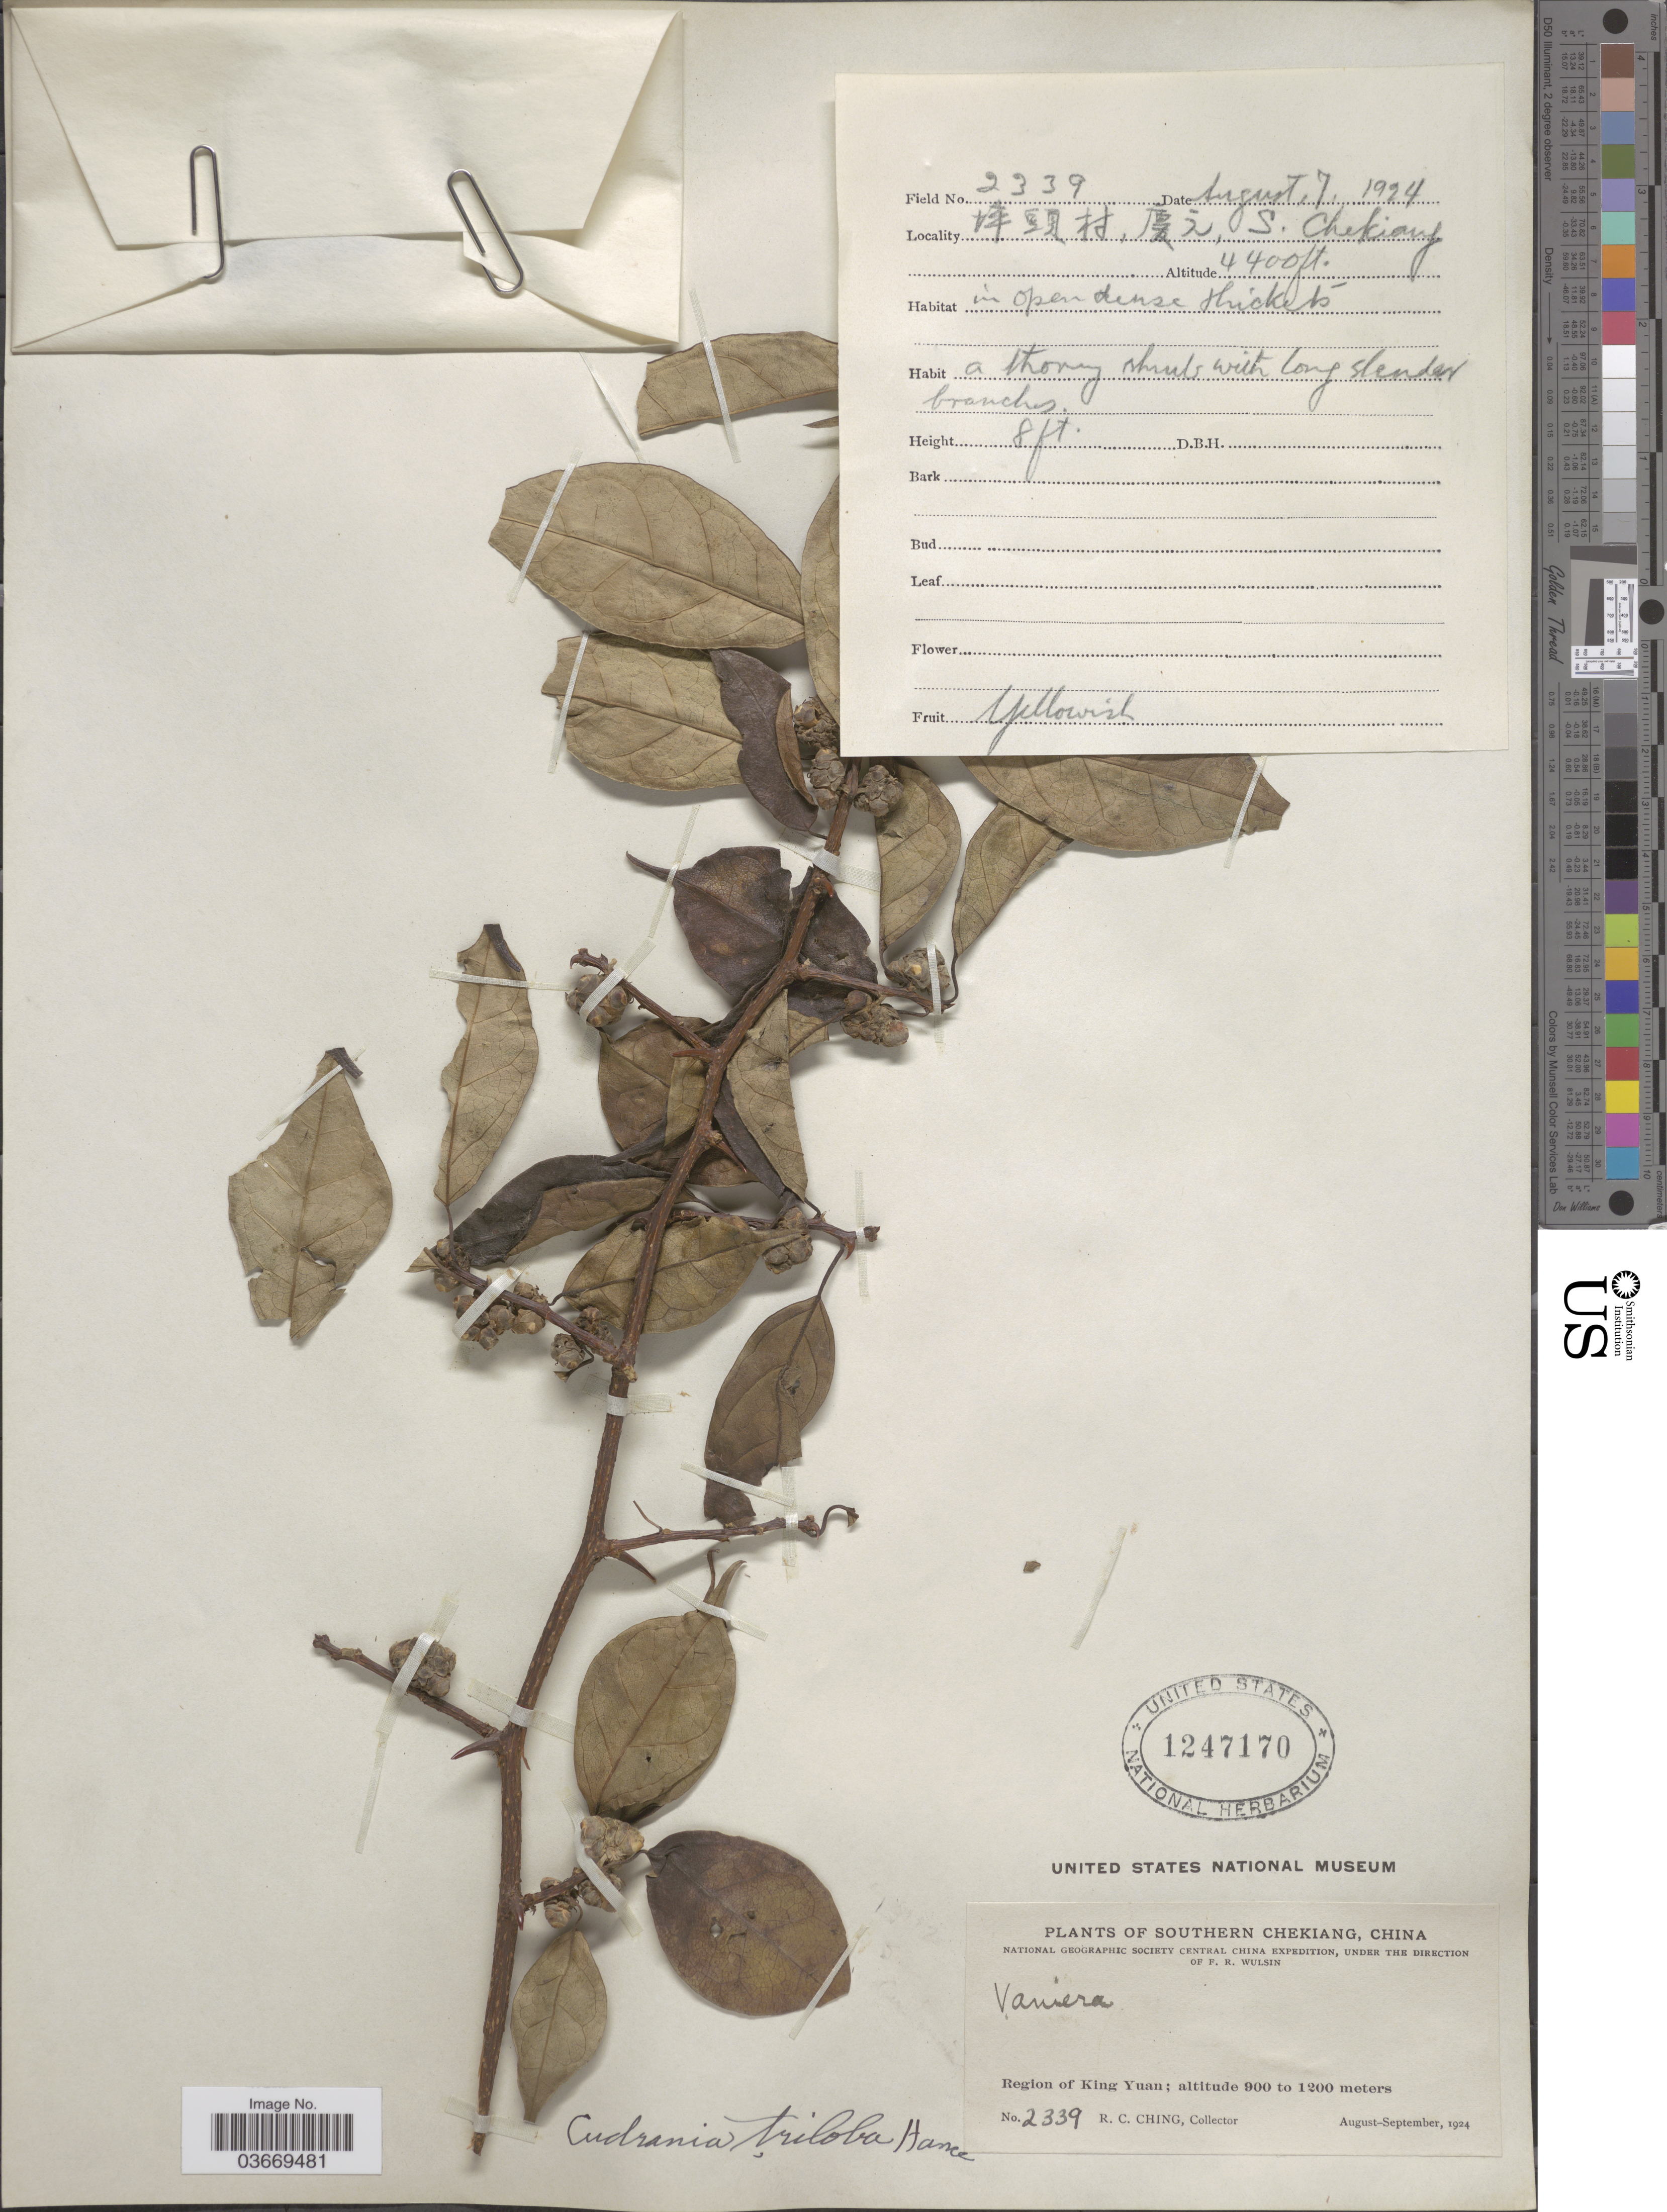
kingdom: Plantae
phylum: Tracheophyta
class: Magnoliopsida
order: Rosales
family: Moraceae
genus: Maclura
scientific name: Maclura tricuspidata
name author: Carrière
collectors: R. C. Ching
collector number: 2339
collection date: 1924-08/1924-09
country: China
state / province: Zhejiang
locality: Southern Chekiang. Region of King Yuan.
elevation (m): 900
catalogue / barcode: US 1247170